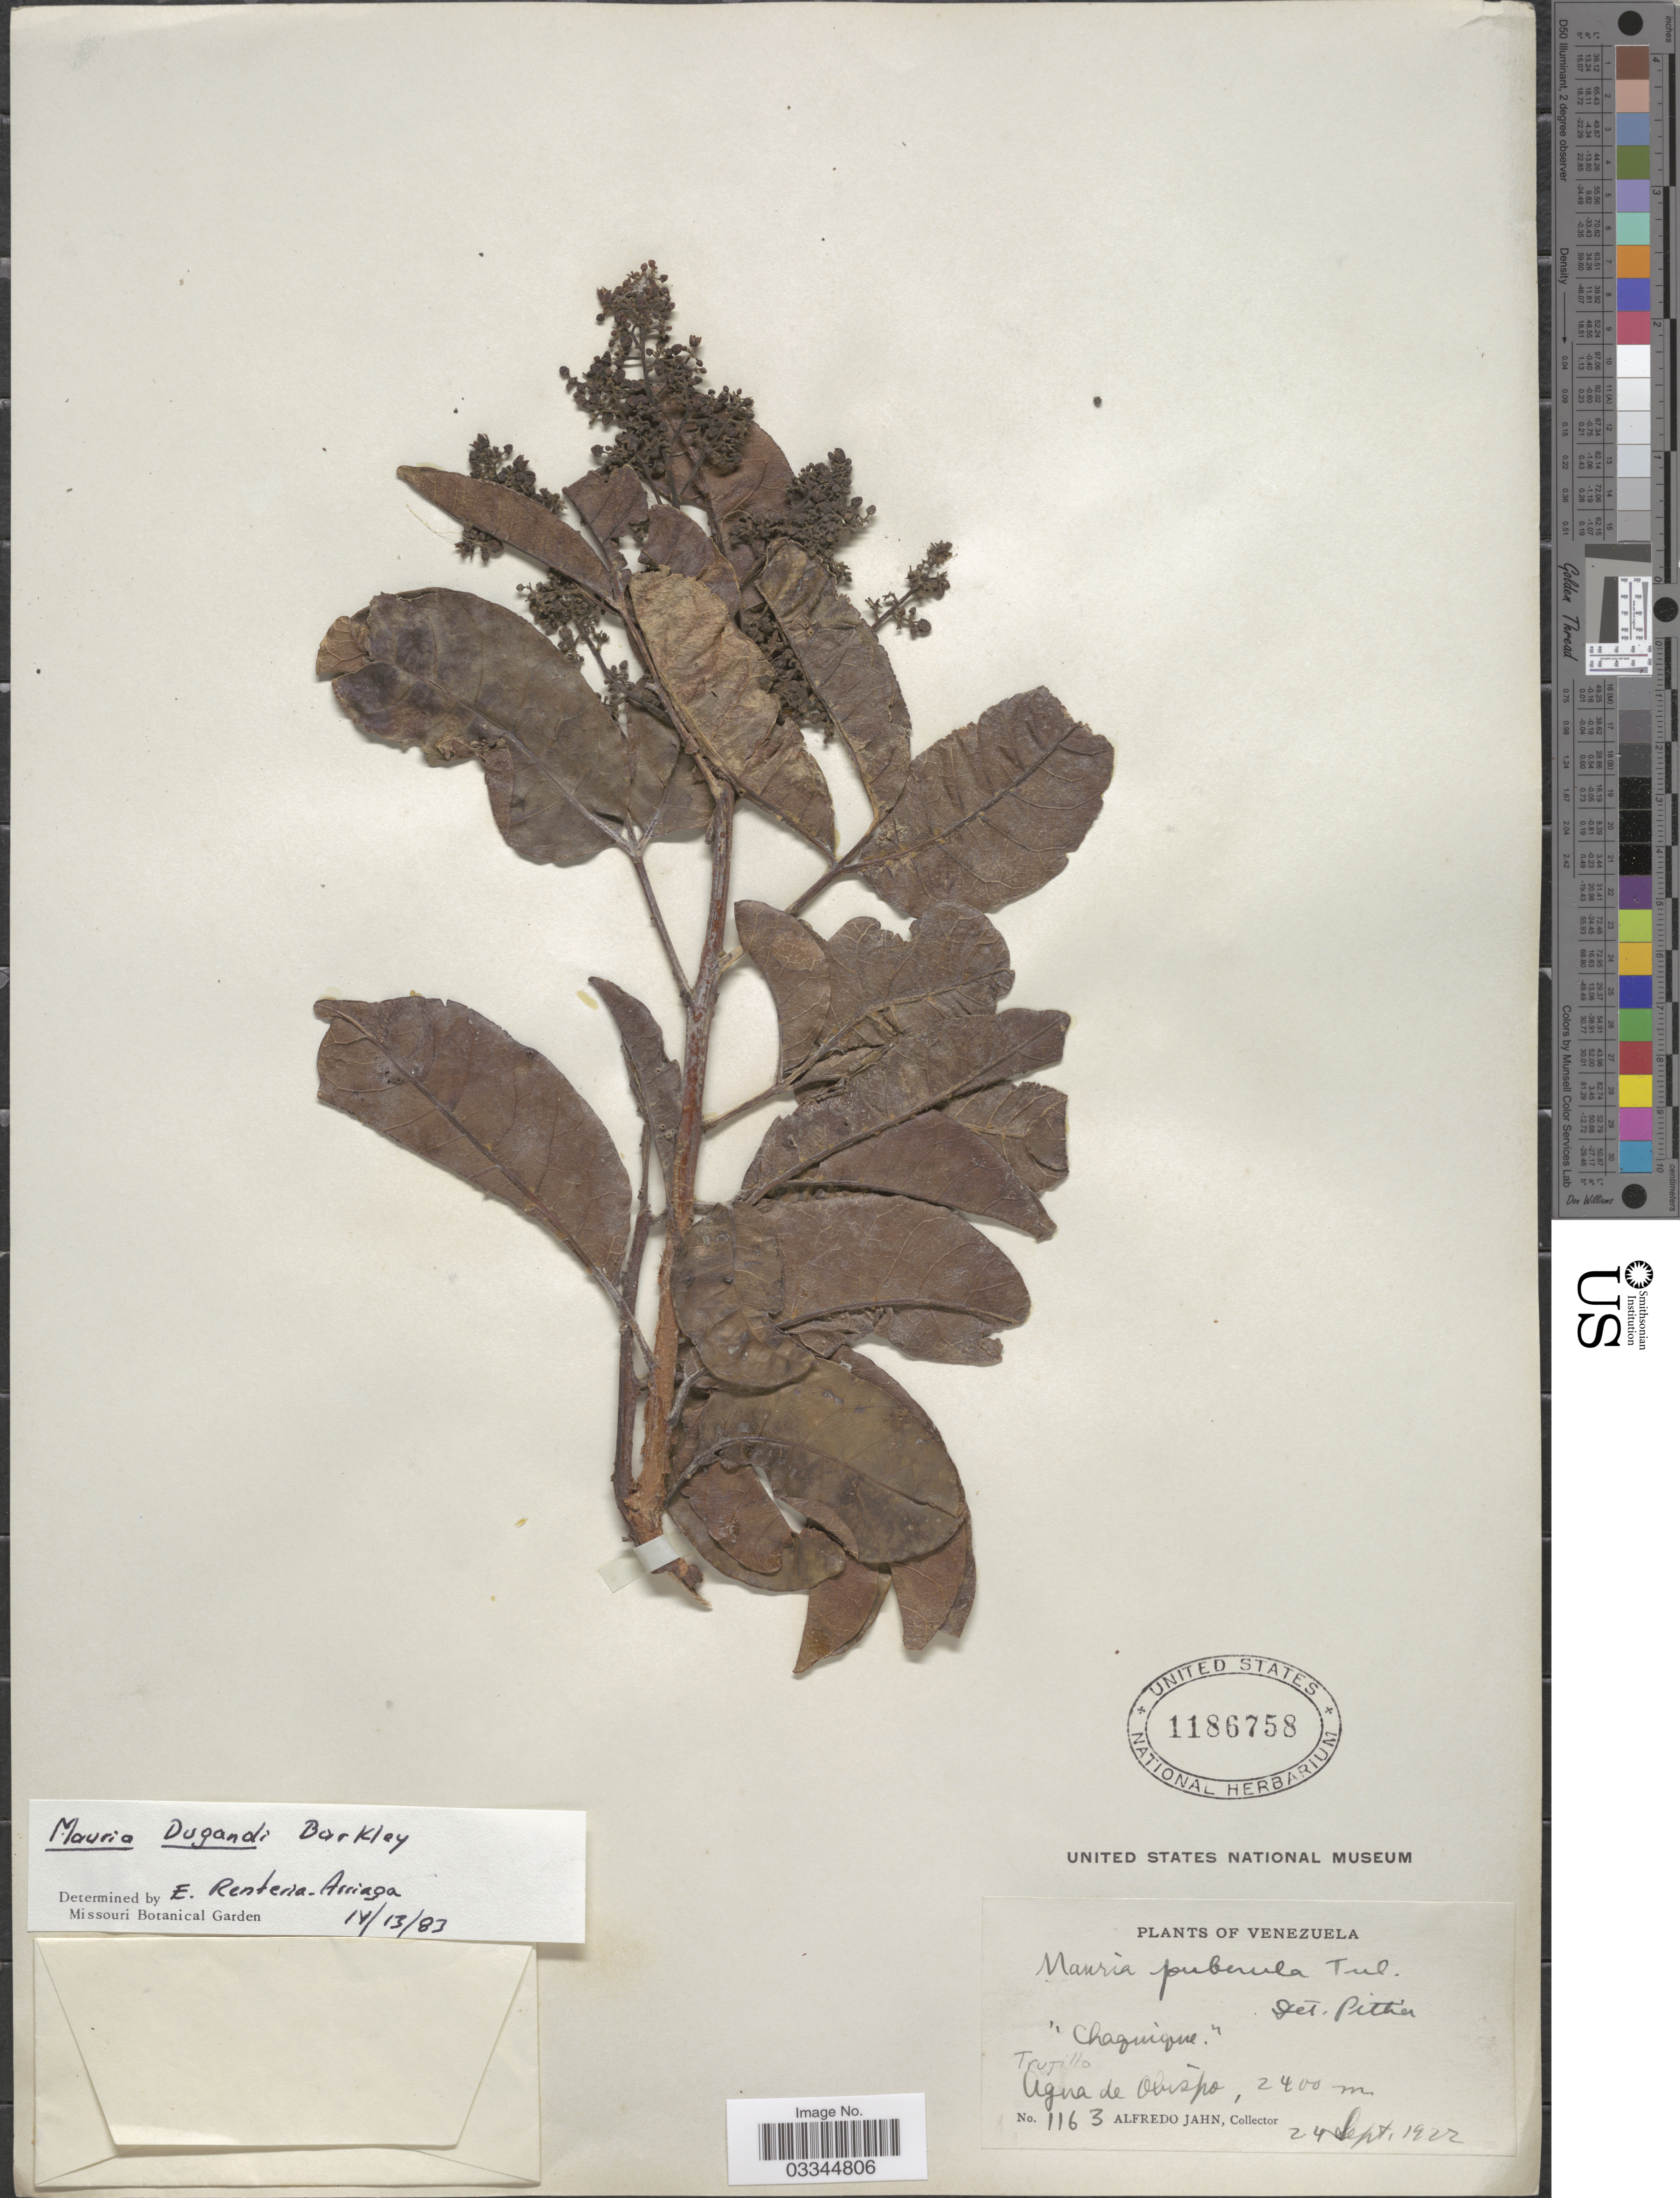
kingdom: Plantae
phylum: Tracheophyta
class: Magnoliopsida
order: Sapindales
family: Anacardiaceae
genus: Mauria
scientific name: Mauria dugandii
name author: F.A. Barkley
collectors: A. Jahn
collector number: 1163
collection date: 1922-09-24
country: Venezuela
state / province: Trujillo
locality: Agua de Obispo.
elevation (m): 2400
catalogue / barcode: US 1186758